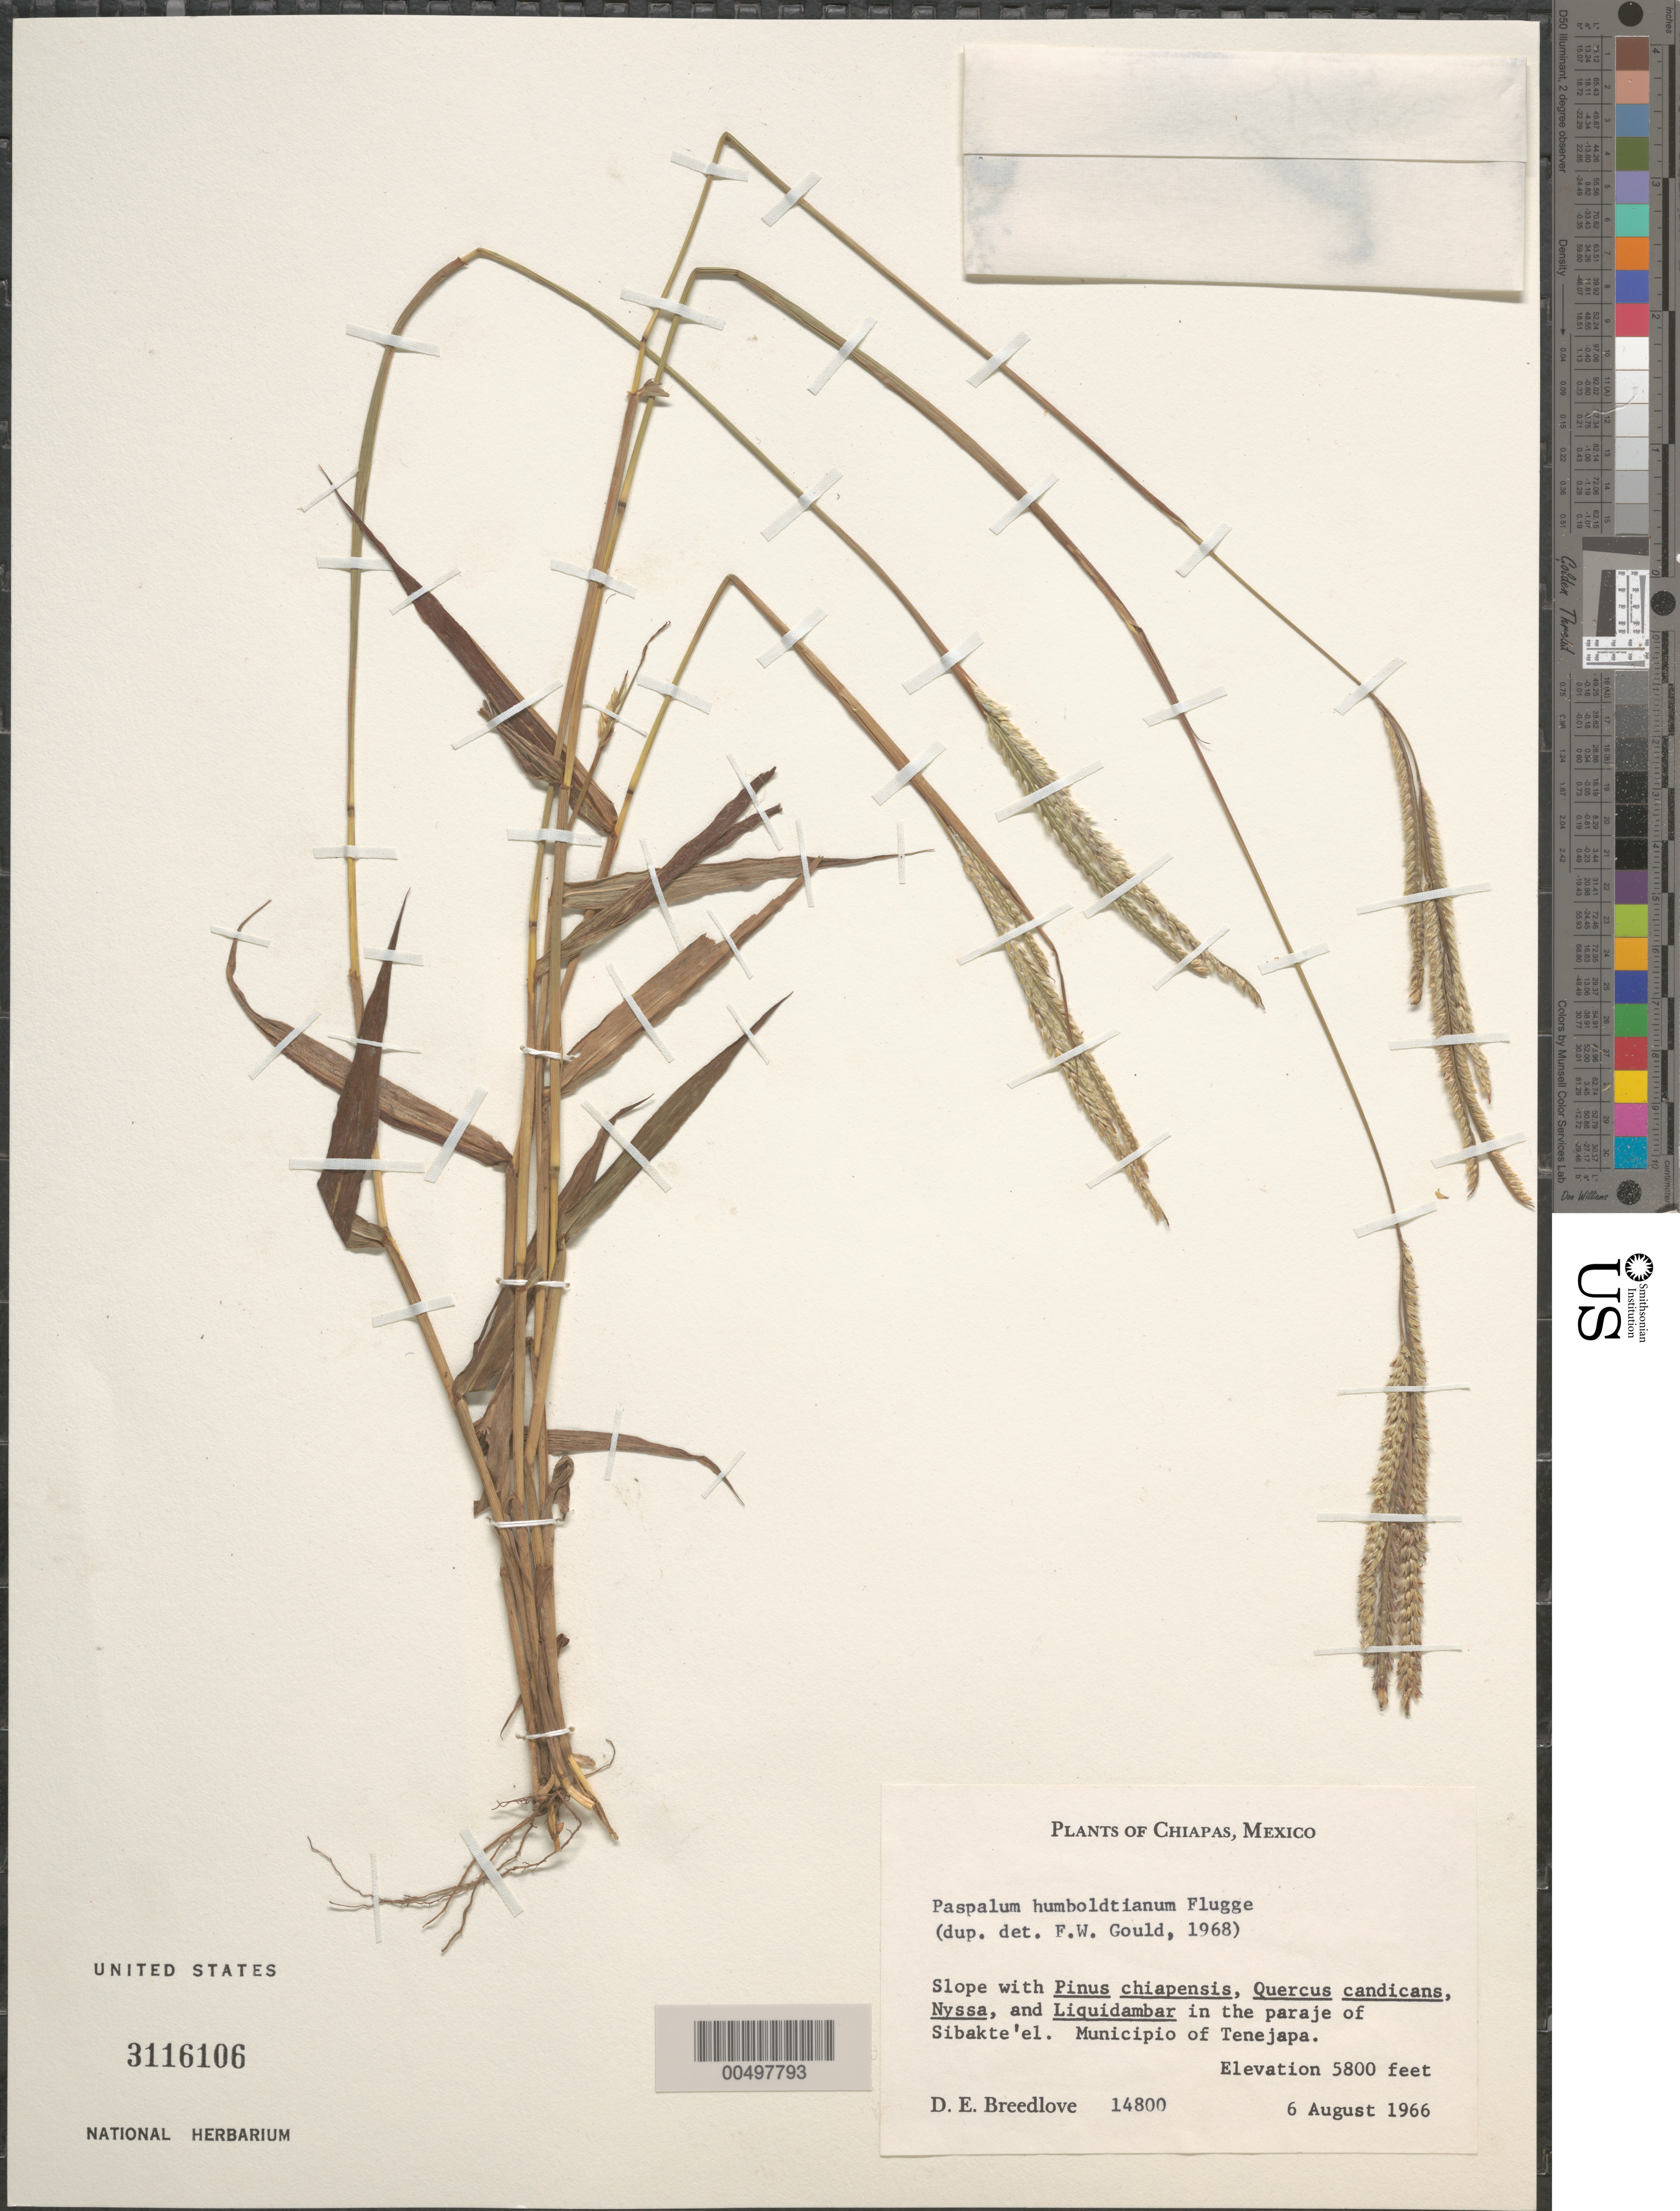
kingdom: Plantae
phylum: Tracheophyta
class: Liliopsida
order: Poales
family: Poaceae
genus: Paspalum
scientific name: Paspalum humboldtianum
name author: Flüggé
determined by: Gould, F. W.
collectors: D. E. Breedlove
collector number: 14800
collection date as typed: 6 Aug 1966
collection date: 1966-08-06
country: Mexico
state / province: Chiapas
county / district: Tenejapa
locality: In the paraje of Sibakte'el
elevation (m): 1768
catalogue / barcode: US 3116106